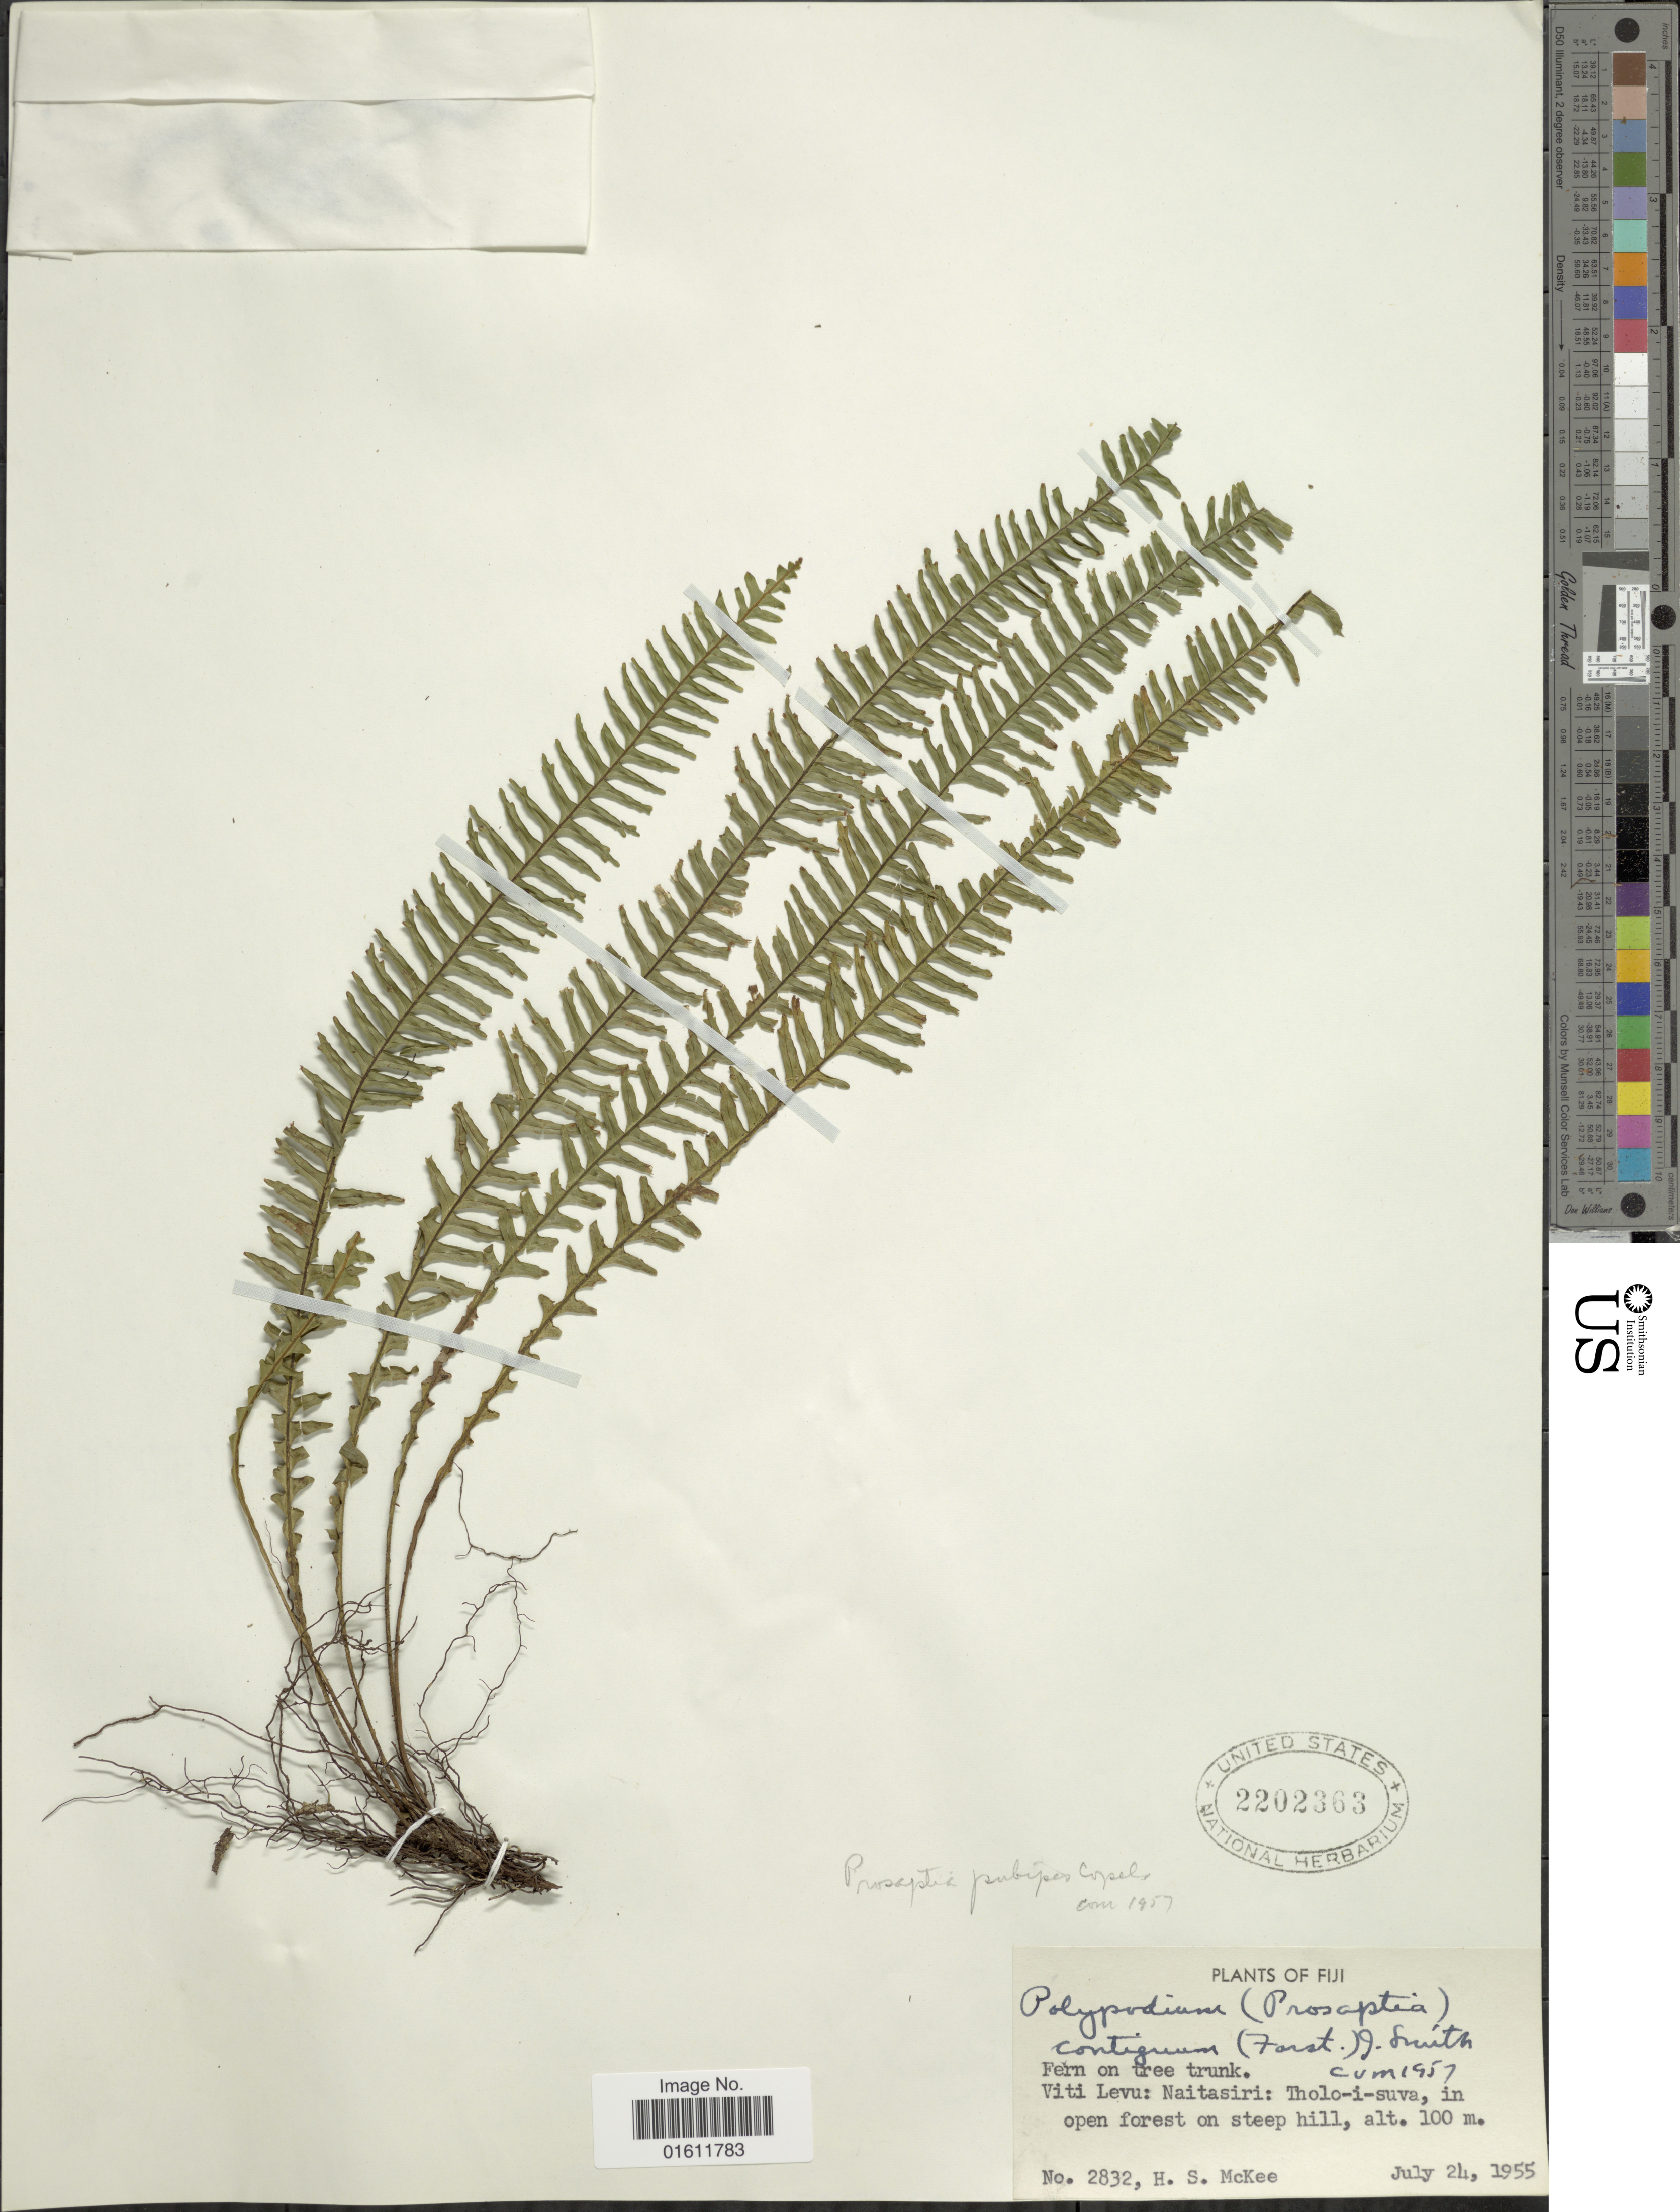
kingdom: Plantae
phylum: Tracheophyta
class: Polypodiopsida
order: Polypodiales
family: Polypodiaceae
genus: Prosaptia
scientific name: Prosaptia pubipes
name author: Copel.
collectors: H. S. McKee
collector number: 2832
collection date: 1955-07-24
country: Fiji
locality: Viti Levu: Naitasiri: Tholo-i-suva, in open forest on steep hill.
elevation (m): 100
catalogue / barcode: US 2202363